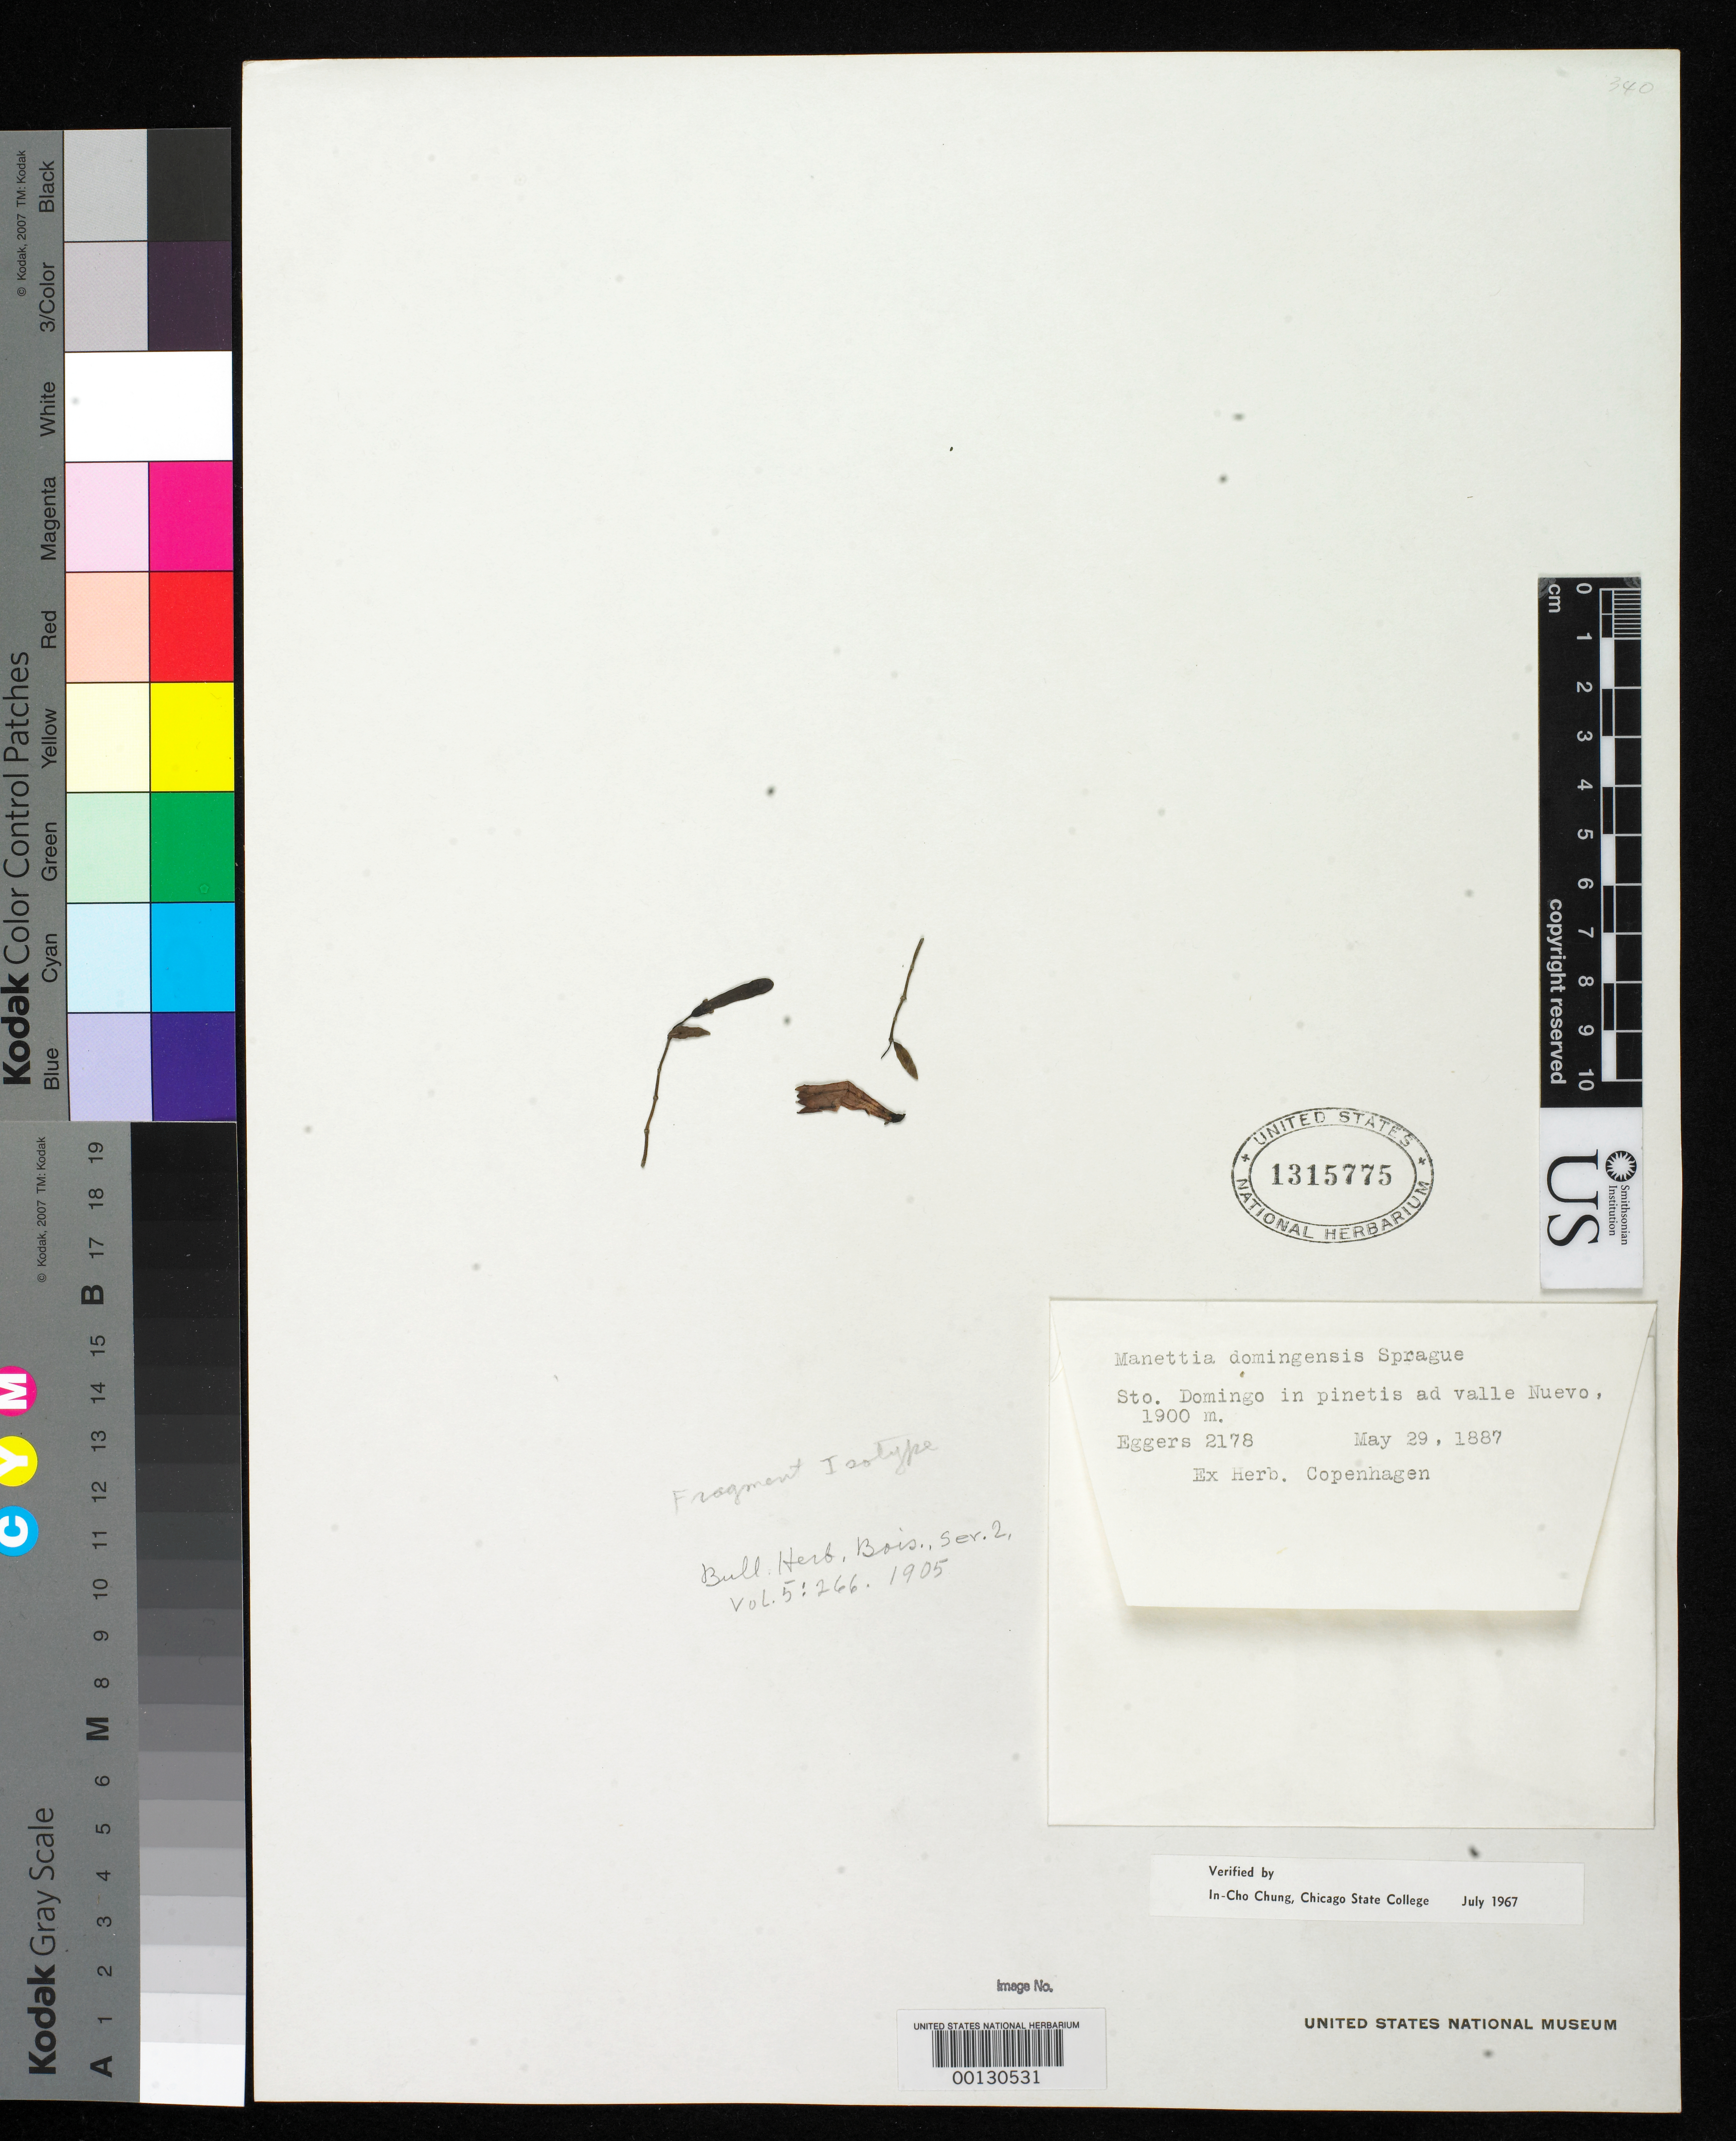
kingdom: Plantae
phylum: Tracheophyta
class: Magnoliopsida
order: Gentianales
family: Rubiaceae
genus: Manettia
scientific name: Manettia domingensis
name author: Sprague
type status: Isotype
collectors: H. F. A. von Eggers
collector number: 2178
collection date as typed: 29 May 1887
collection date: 1887-05-29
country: Dominican Republic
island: Hispaniola Island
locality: Nuevo Valley.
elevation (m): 1900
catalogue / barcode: US 1315775